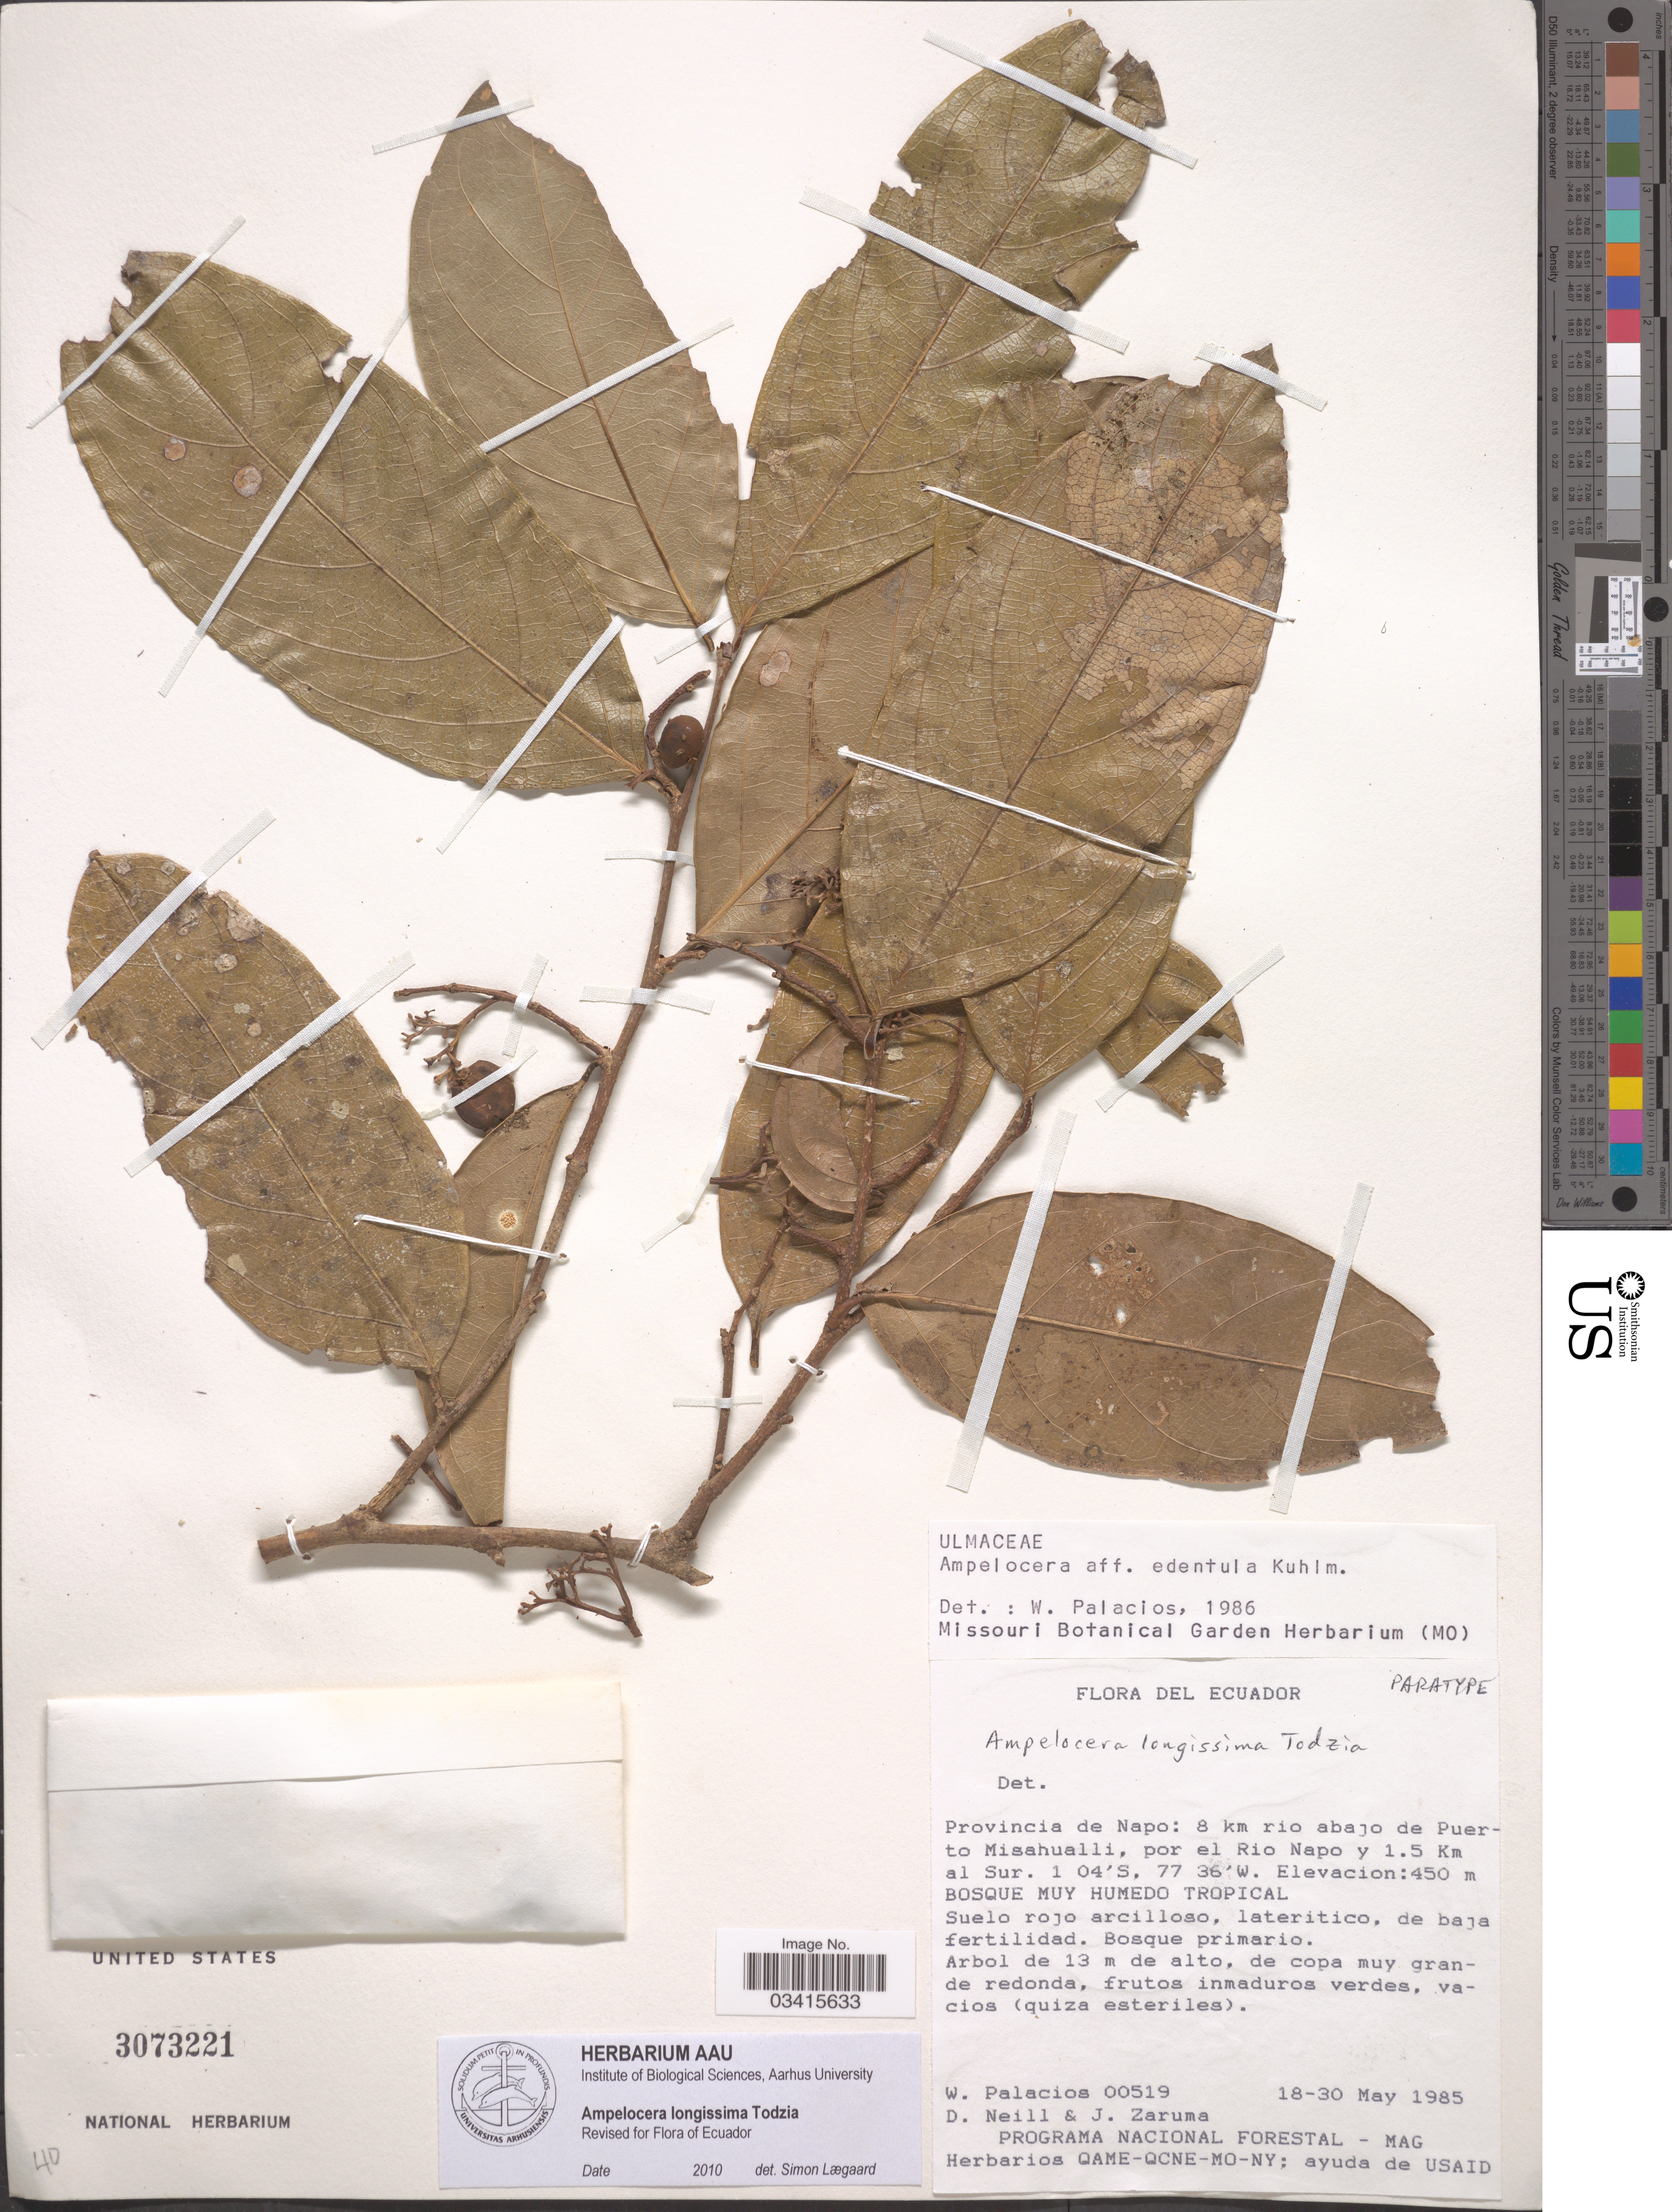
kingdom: Plantae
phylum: Tracheophyta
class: Magnoliopsida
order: Rosales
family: Cannabaceae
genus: Ampelocera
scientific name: Ampelocera longissima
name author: Todzia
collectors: W. Palacios, D. Neill & J. Zaruma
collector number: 00519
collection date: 1985-05-18/1985-05-30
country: Ecuador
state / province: Napo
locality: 8 km rio abajo de Puerto Misahualli, por el Rio Napo y 1.5 Km al Sur.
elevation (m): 450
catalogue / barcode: US 3073221